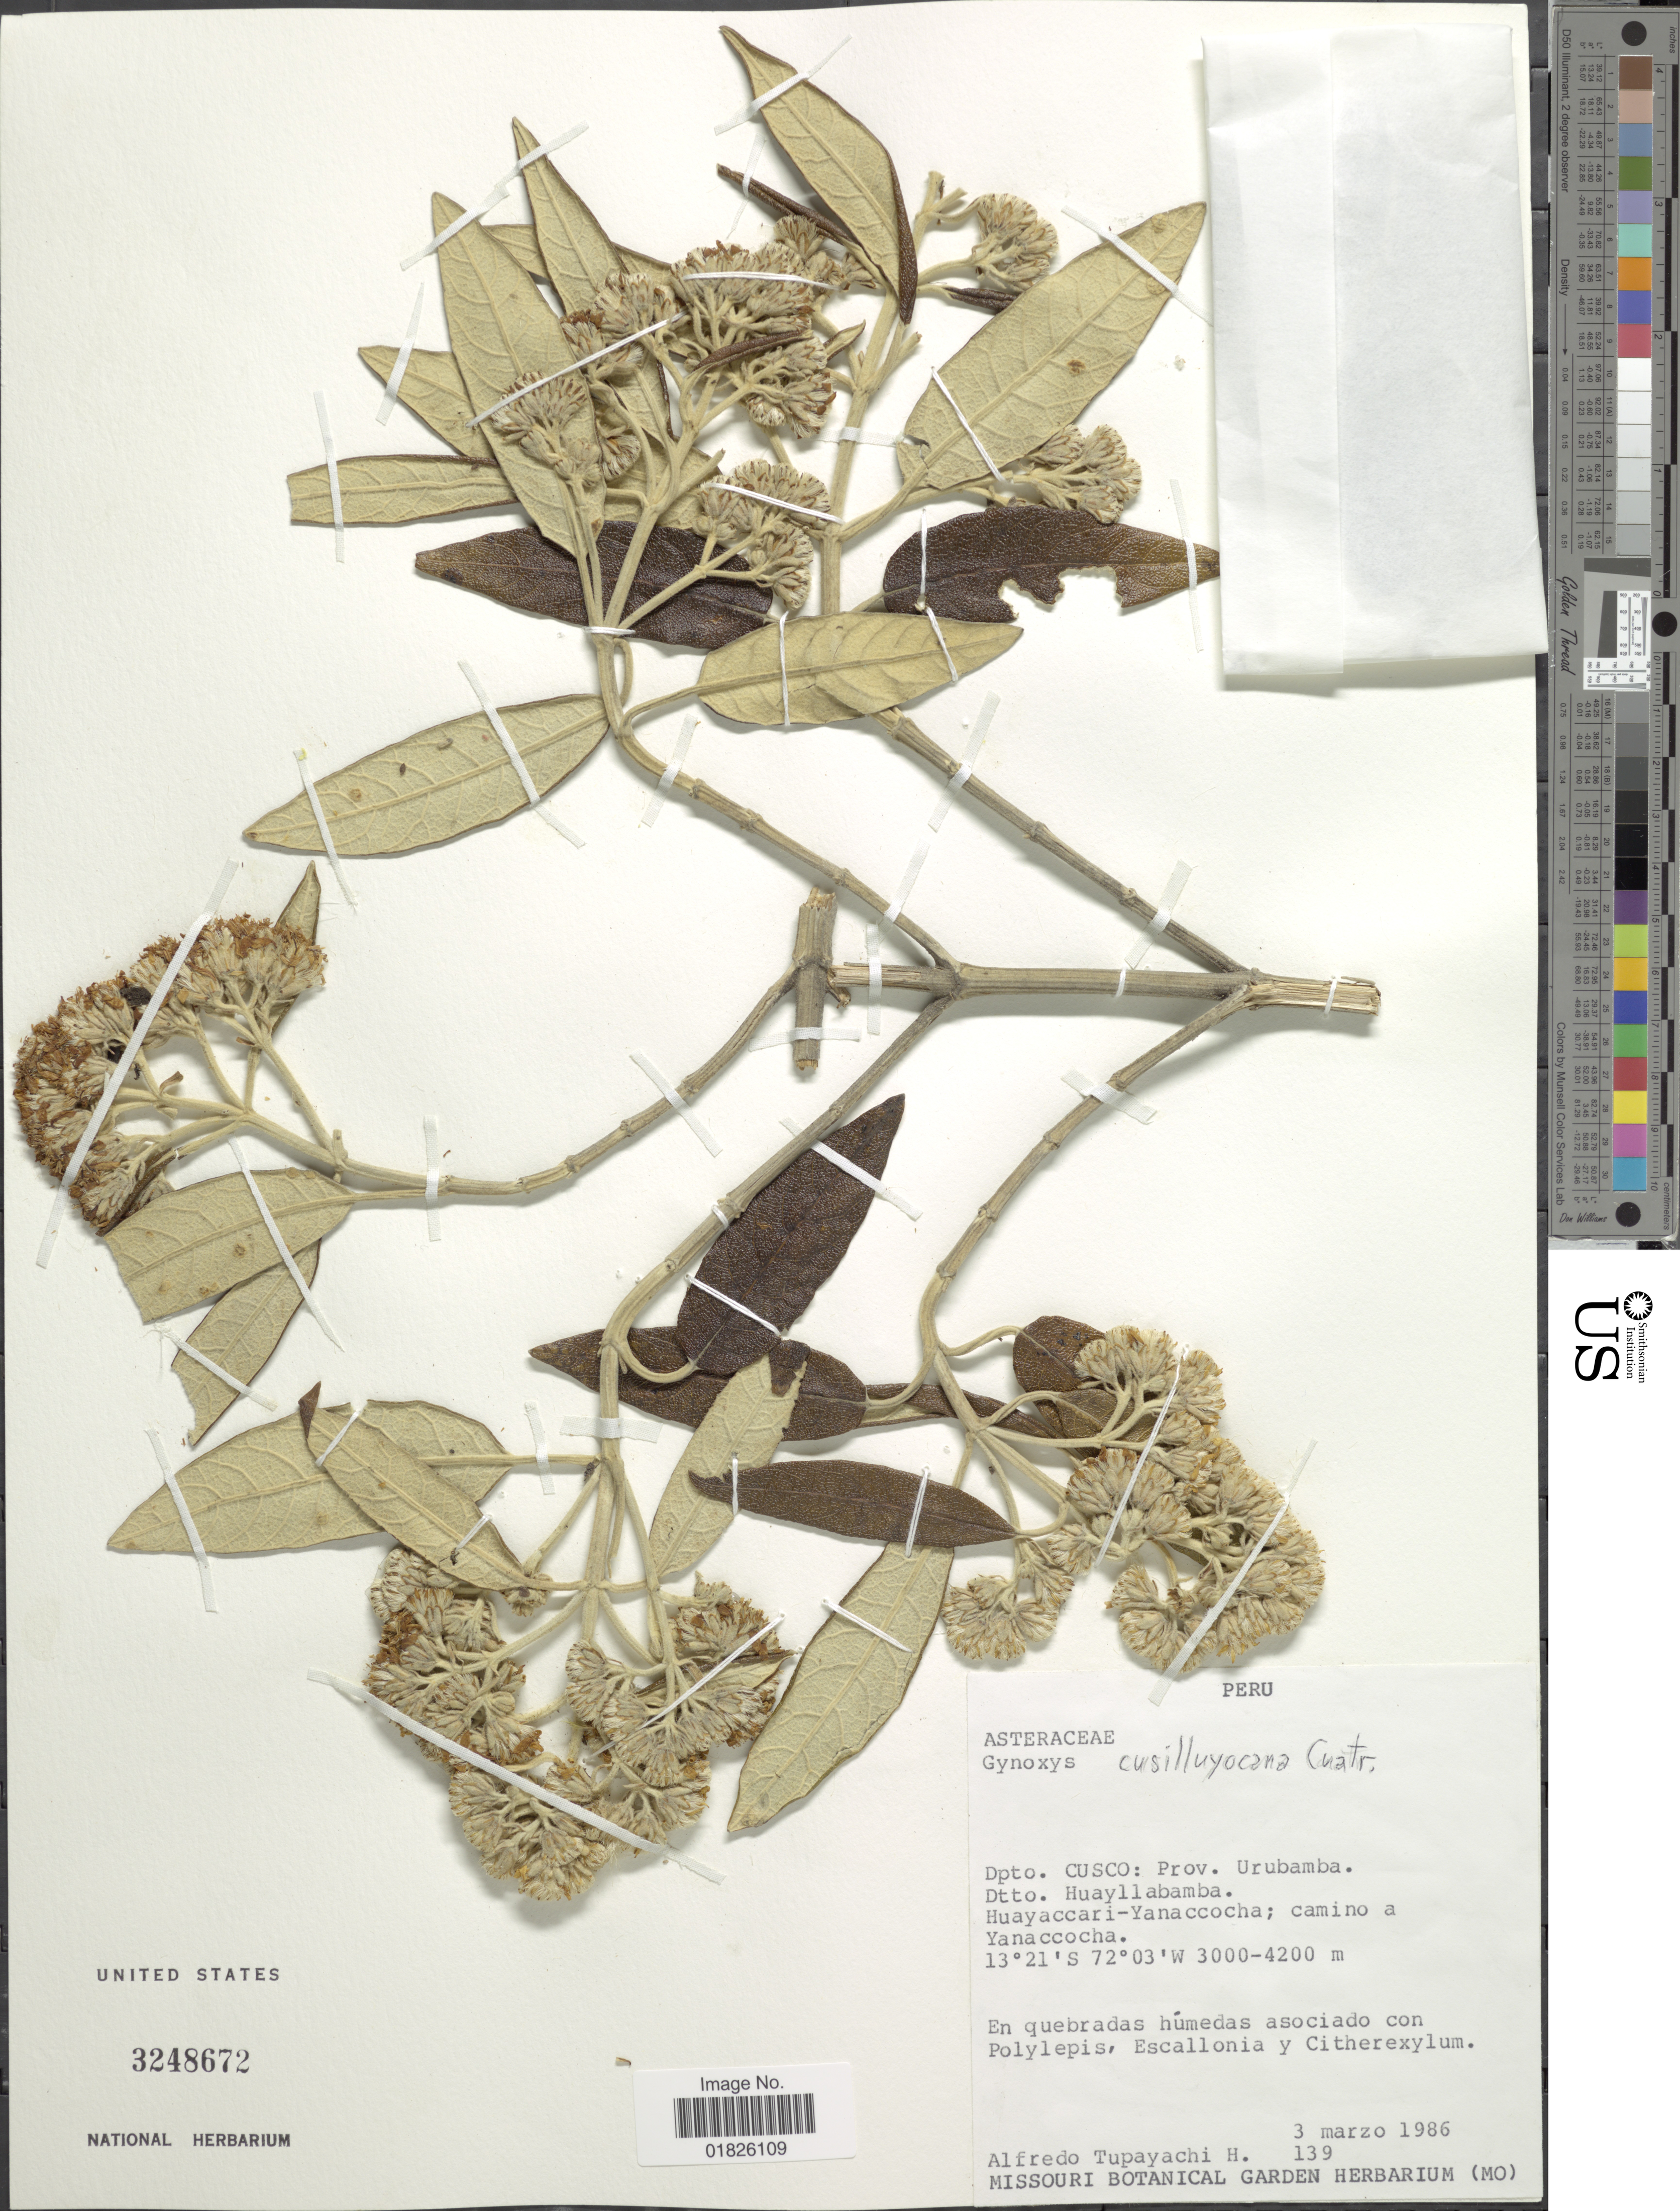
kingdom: Plantae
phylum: Tracheophyta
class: Magnoliopsida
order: Asterales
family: Asteraceae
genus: Gynoxys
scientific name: Gynoxys cusilluyocana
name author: Cuatrec.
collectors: A. Tupayachi H.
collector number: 139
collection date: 1986-03-03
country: Peru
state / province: Cusco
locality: Prov. urubamba. Dtto. Huayllabamba. Huayaccari-Yanaccocha; camino a Yanaccoch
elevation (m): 3000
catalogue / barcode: US 3248672